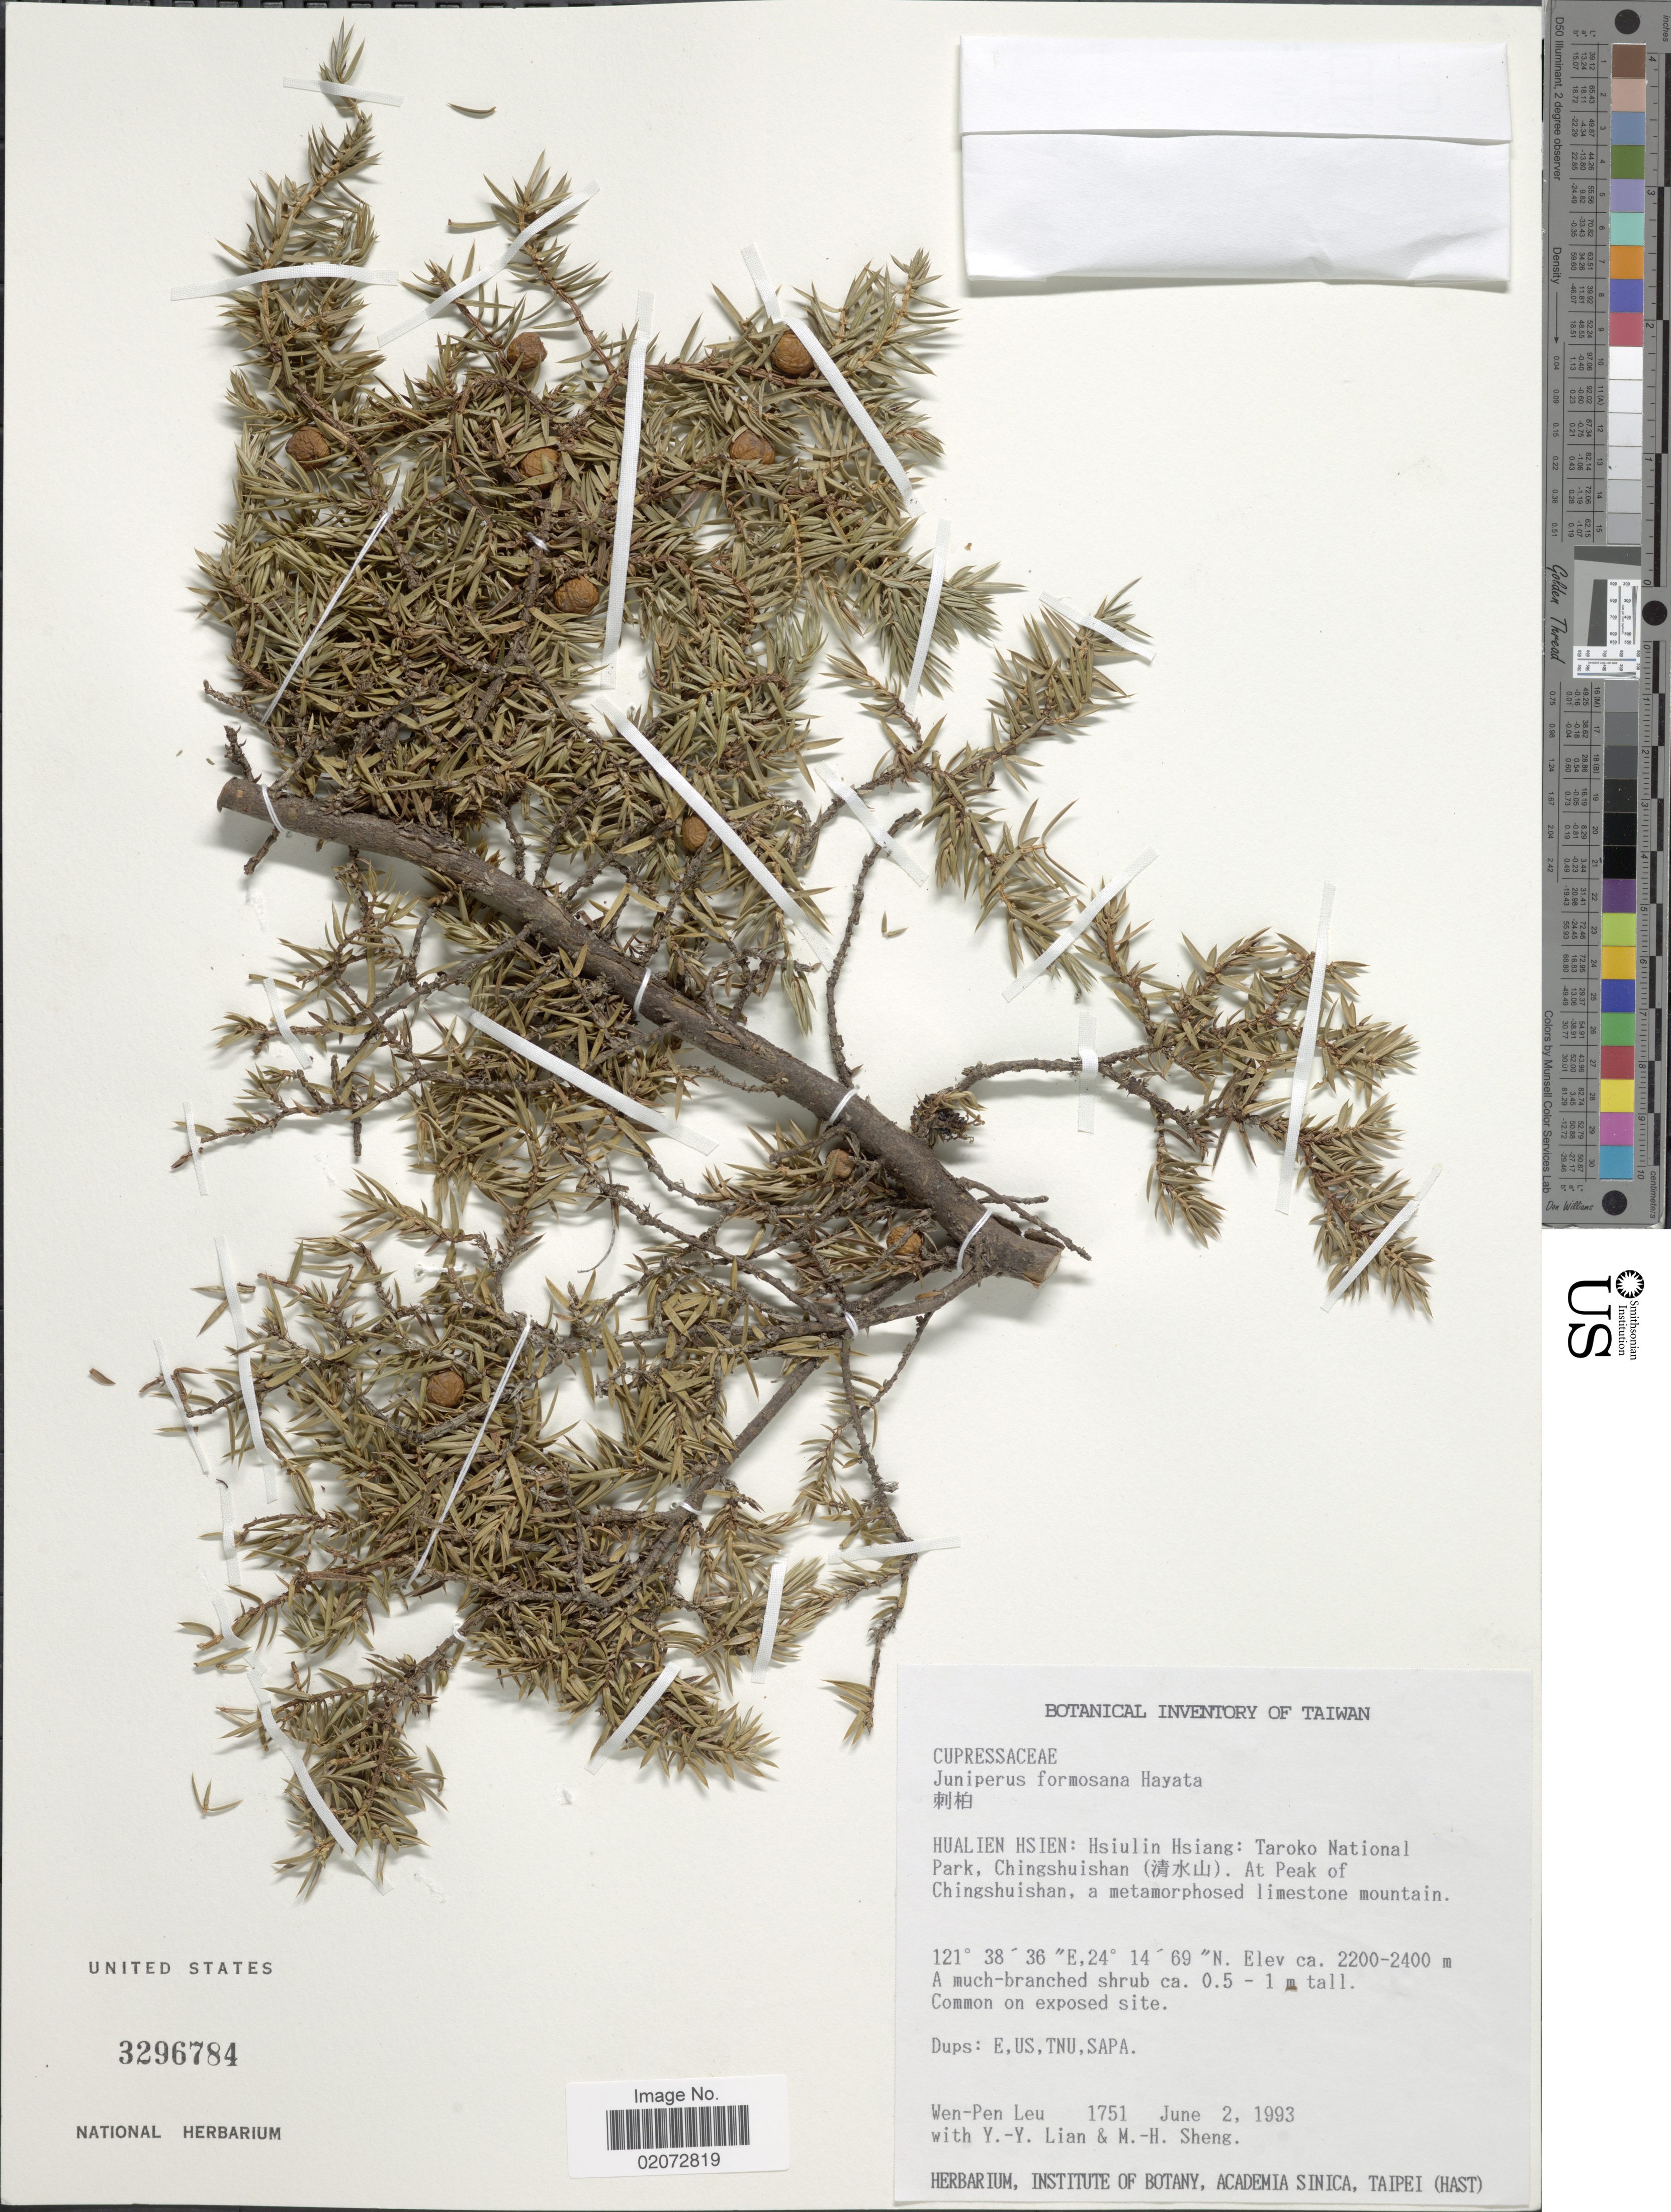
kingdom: Plantae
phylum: Tracheophyta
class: Pinopsida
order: Pinales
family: Cupressaceae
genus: Juniperus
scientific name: Juniperus formosana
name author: Hayata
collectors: W. Leu, Y. Lian & M. Sheng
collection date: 1993-06-02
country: Taiwan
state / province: Hualien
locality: Hualien Hsien: Hsiulin Hsiang: Taroko National Park, Chingshuishan. At Peak of Chingshuishan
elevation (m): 2200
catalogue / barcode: US 3296874